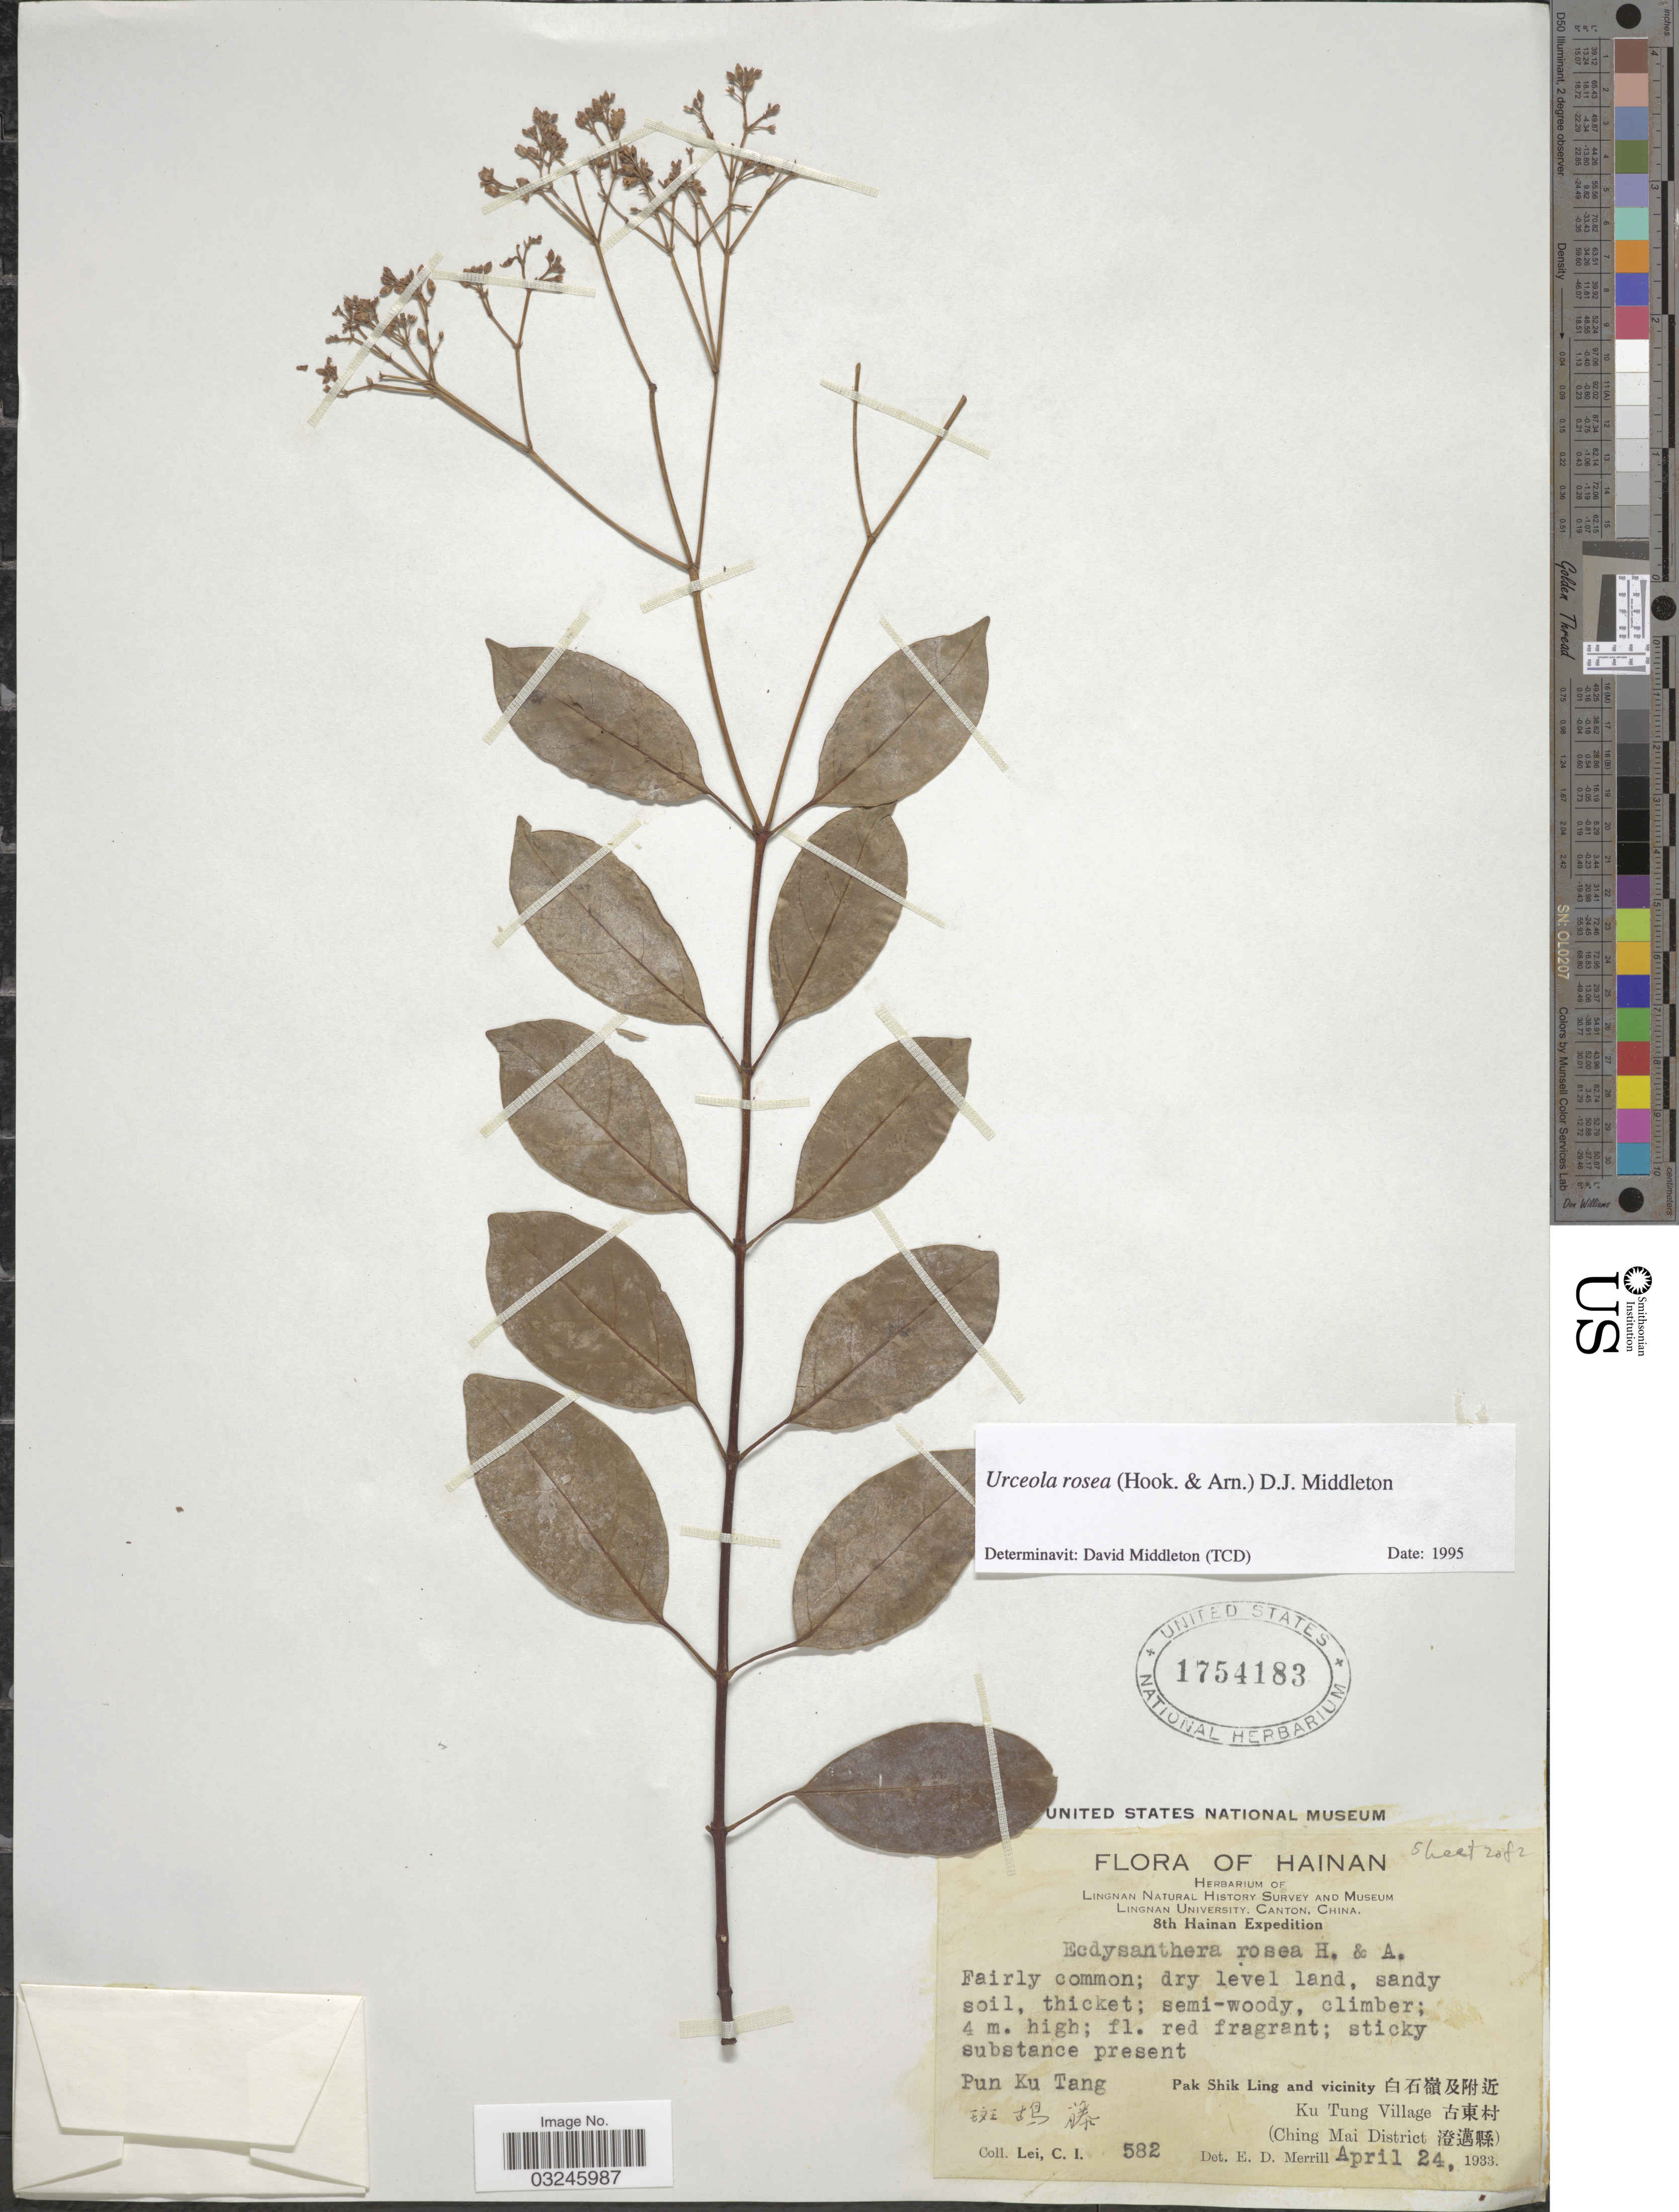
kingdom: Plantae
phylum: Tracheophyta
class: Magnoliopsida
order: Gentianales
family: Apocynaceae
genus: Urceola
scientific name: Urceola rosea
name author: Hook. & Arn.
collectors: C. I. Lei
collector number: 582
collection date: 1933-04-24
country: China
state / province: Hainan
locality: Pun Ku Tang, Pak Shik Ling and vicinity, Ku Tung Village (Ching Mai District).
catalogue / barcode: US 1754183